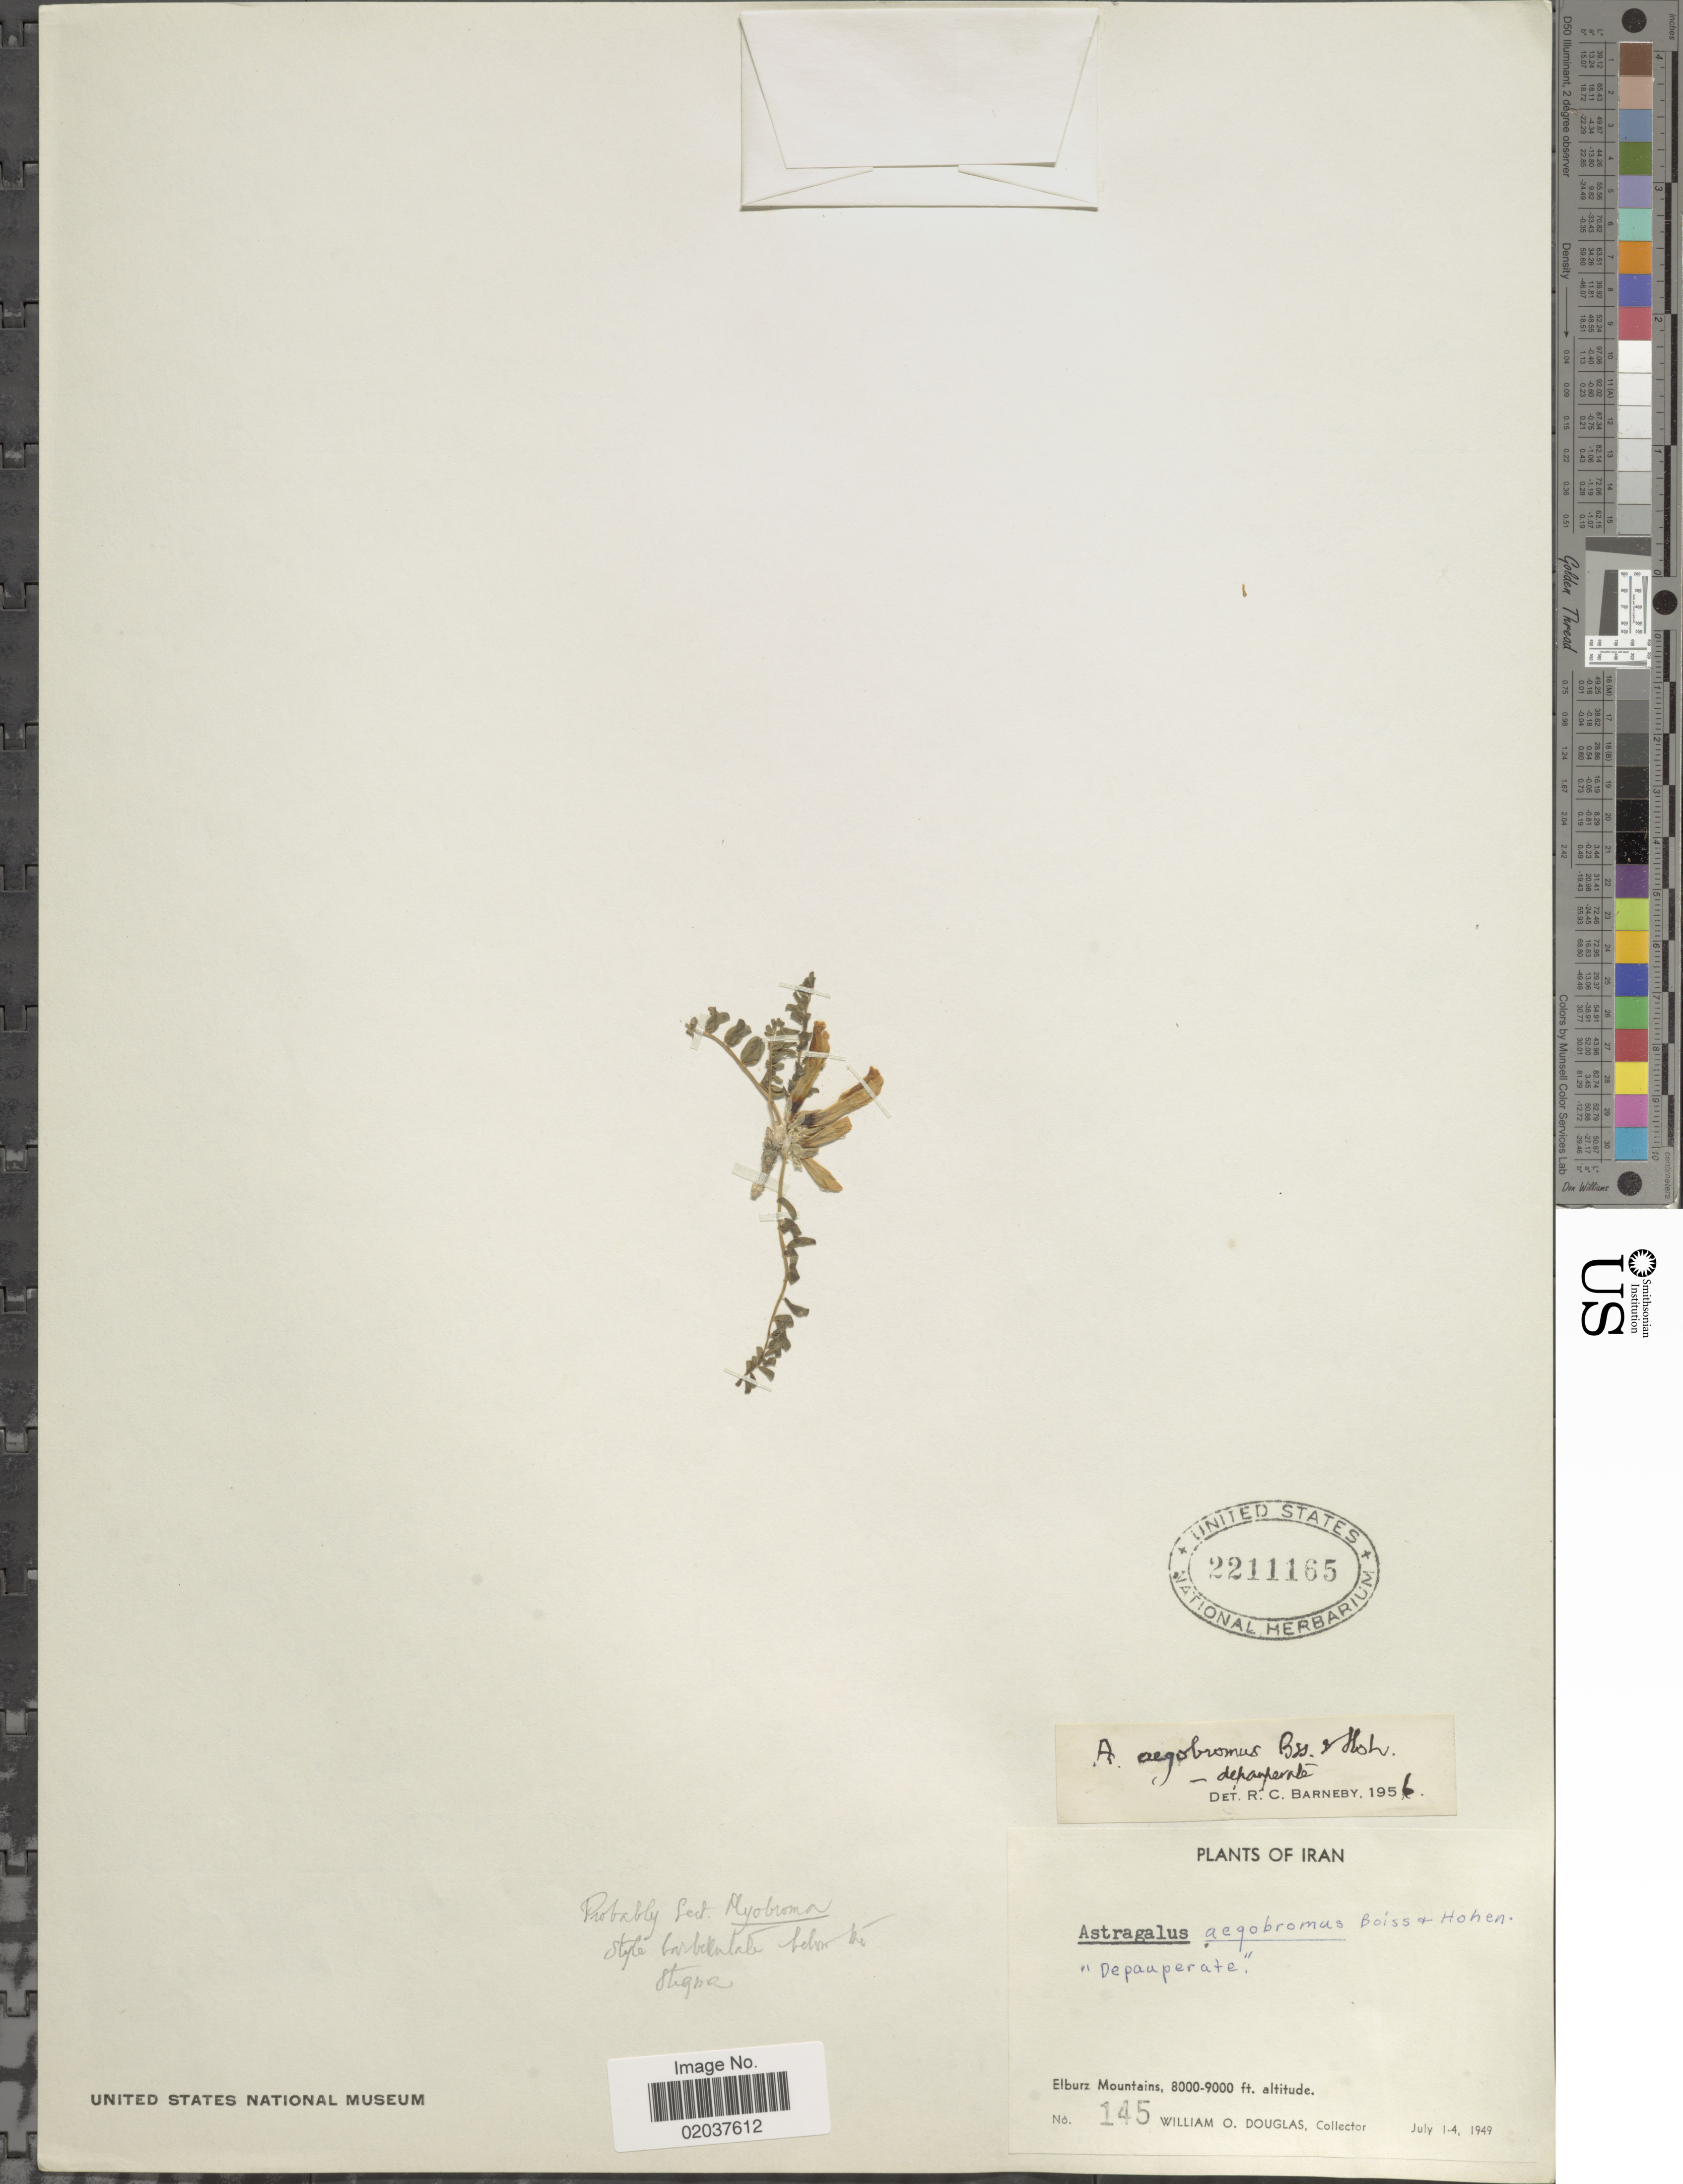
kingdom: Plantae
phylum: Tracheophyta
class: Magnoliopsida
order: Fabales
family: Fabaceae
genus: Astragalus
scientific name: Astragalus aegobromus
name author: Boiss. & Hohen.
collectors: W. Douglas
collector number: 145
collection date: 1949-07-01/1949-07-04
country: Iran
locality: Elburz Mountains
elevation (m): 2438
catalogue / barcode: US 2211165